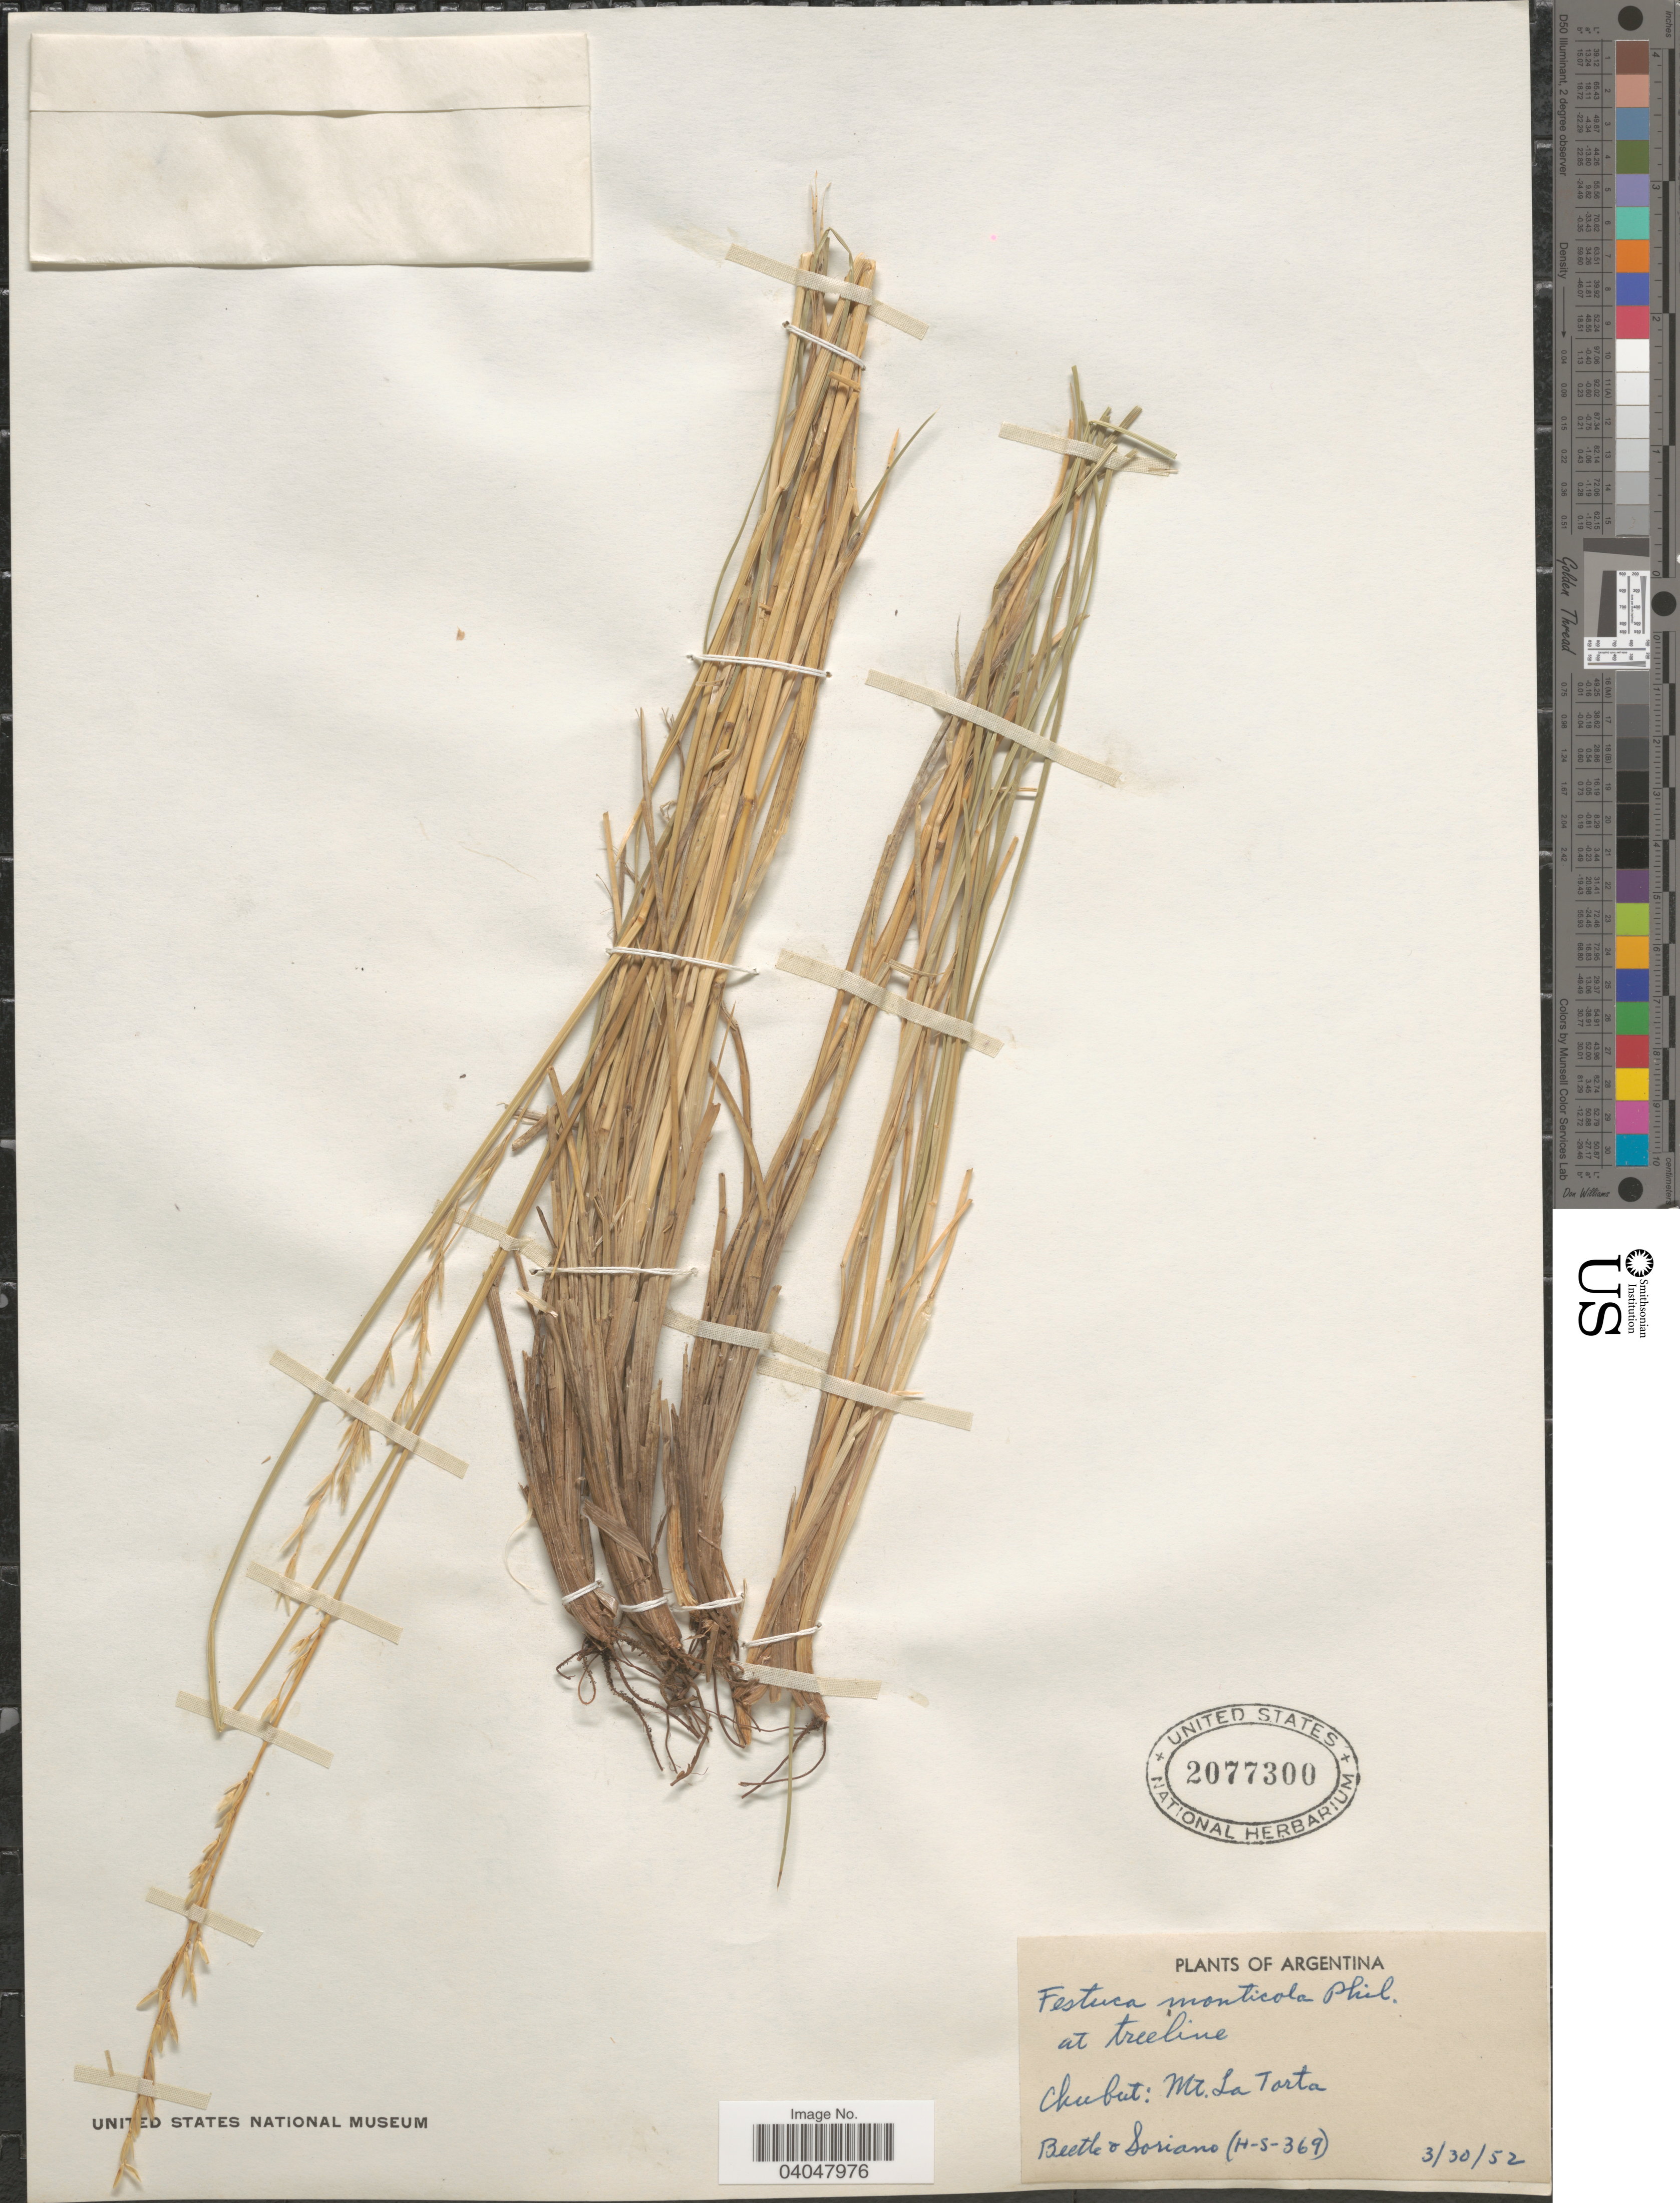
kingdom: Plantae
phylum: Tracheophyta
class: Liliopsida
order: Poales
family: Poaceae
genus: Festuca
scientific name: Festuca monticola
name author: Phil.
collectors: Beetle & -. Soriano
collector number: H-S-369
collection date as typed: Transcribed d/m/y: 30/3/52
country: Argentina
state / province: Chubut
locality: Mt. La Torta.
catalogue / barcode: US 2077300